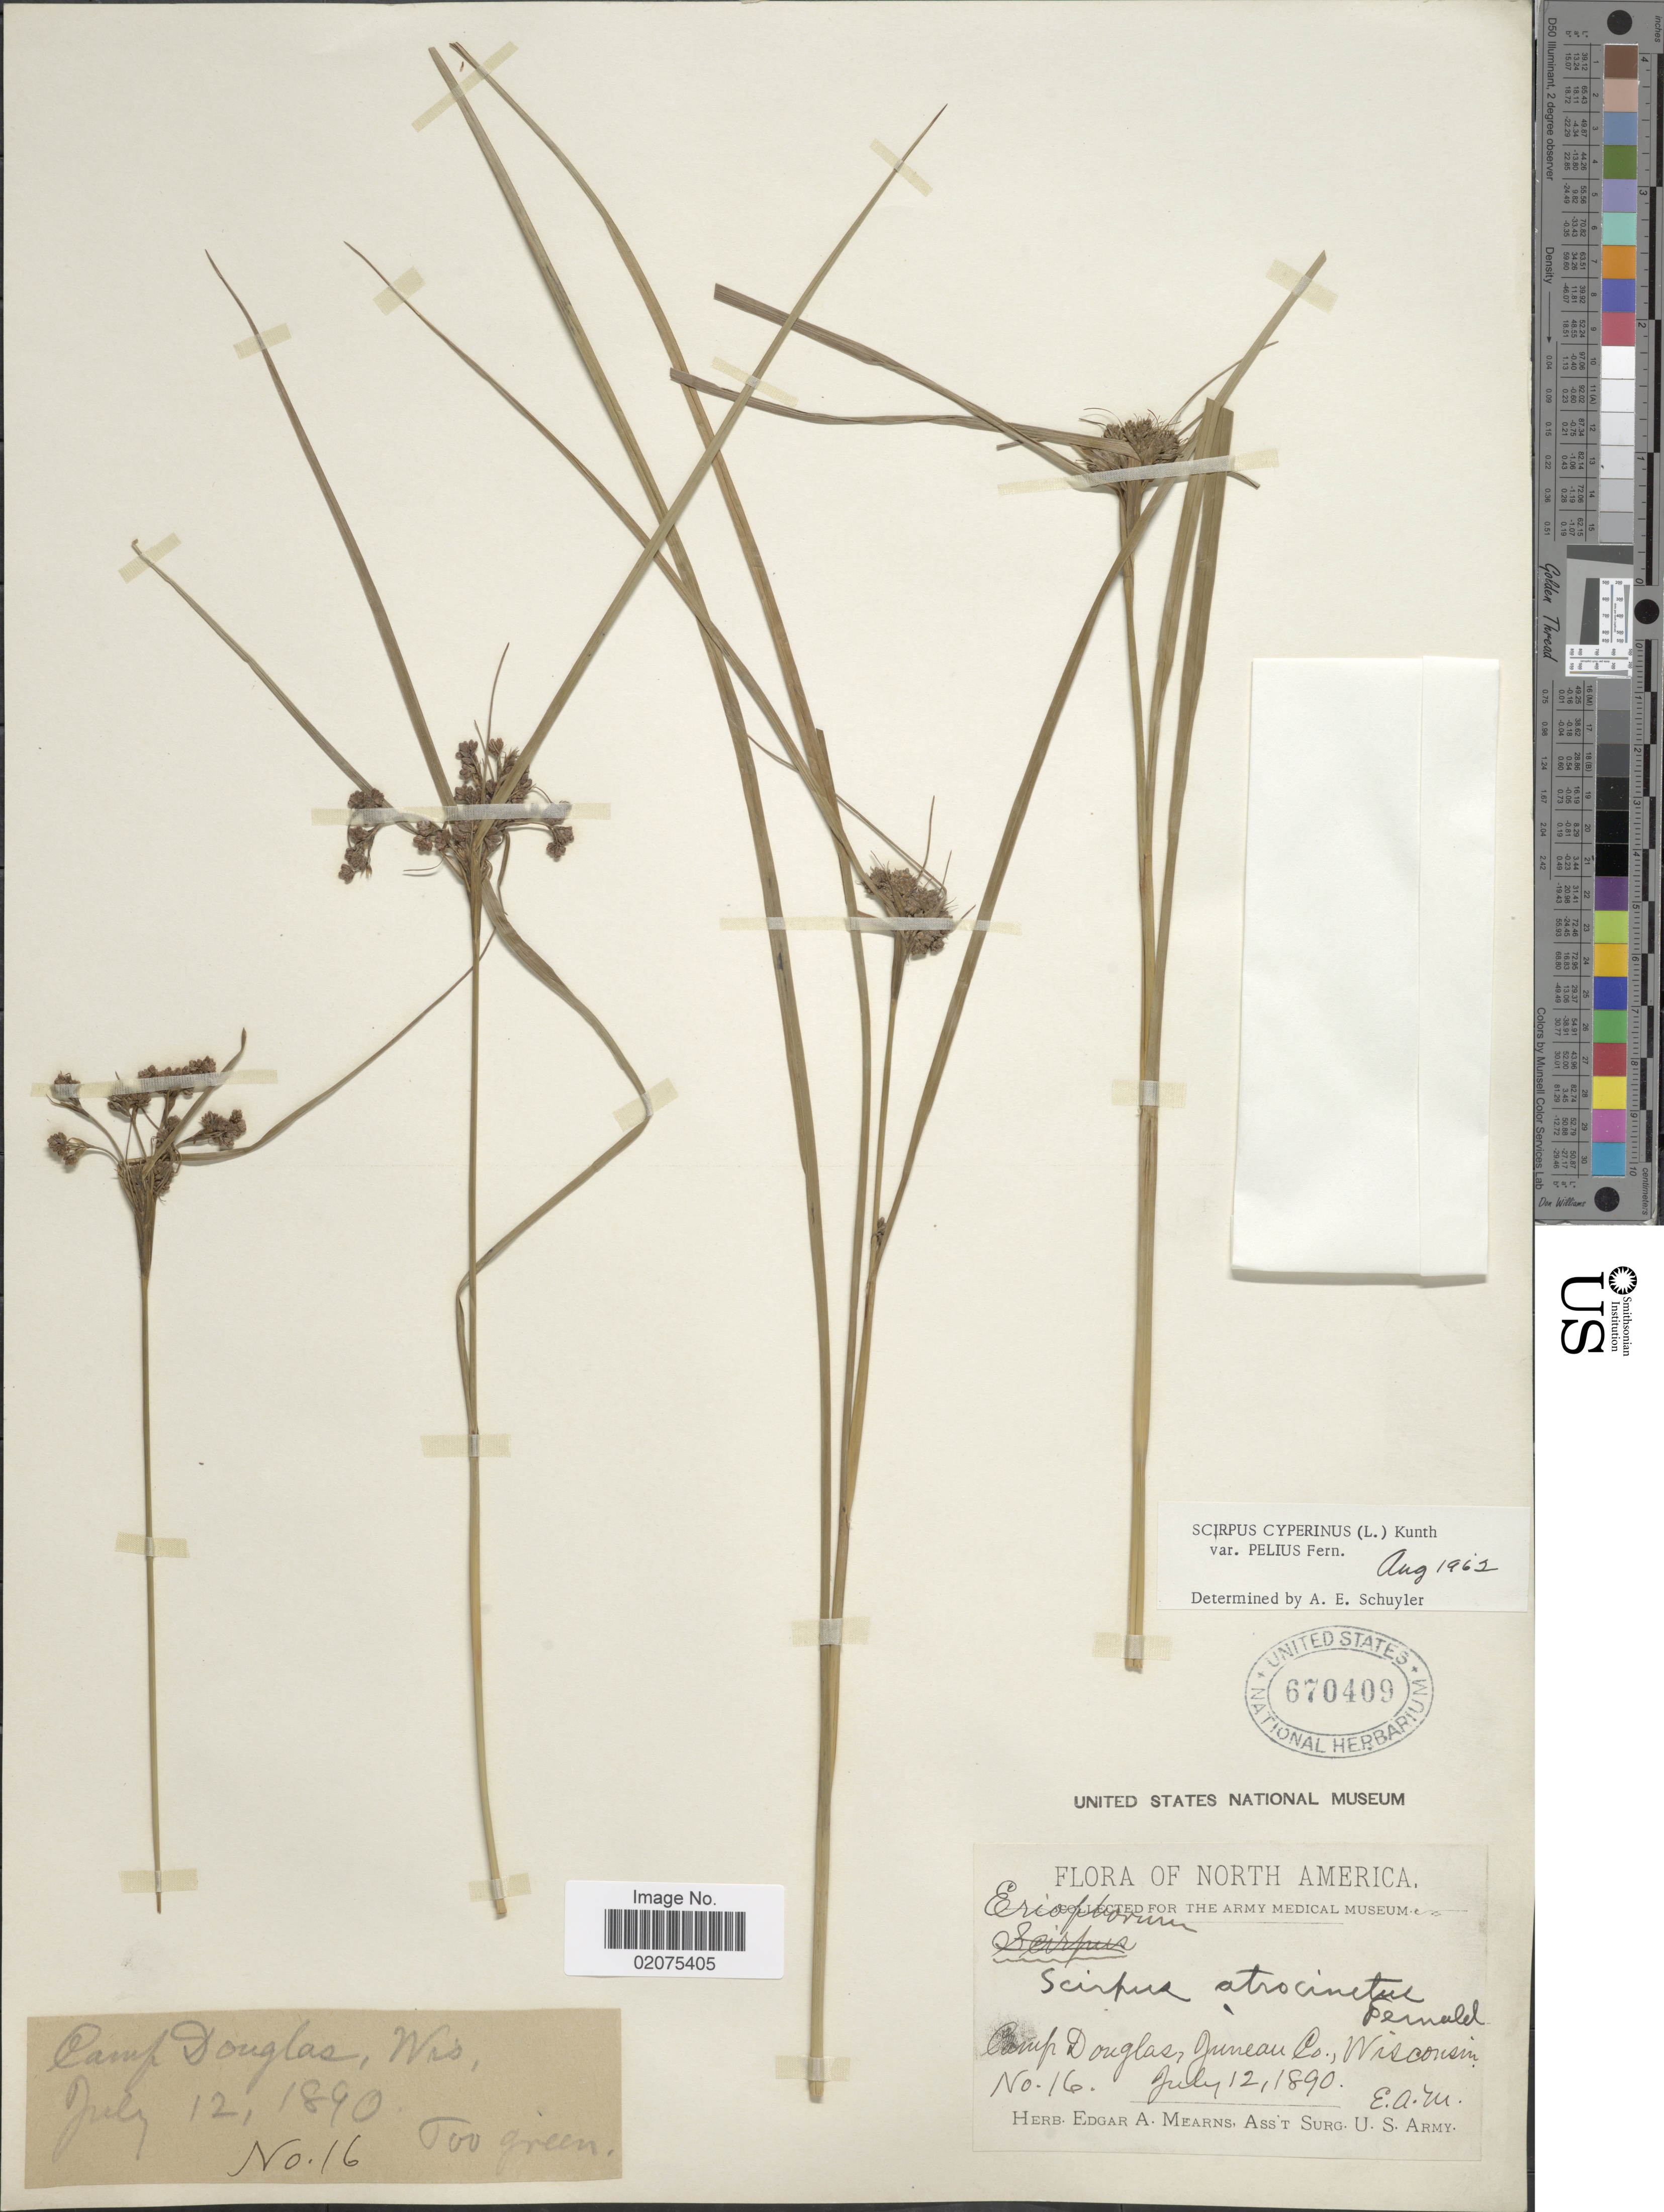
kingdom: Plantae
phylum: Tracheophyta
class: Liliopsida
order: Poales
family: Cyperaceae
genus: Scirpus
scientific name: Scirpus cyperinus var. pelius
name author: Fernald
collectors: E. A. Mearns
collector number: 16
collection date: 1890-07-12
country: United States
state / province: Wisconsin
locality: Camp Douglas, Juneau Co., Wisconsin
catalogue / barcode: US 670409